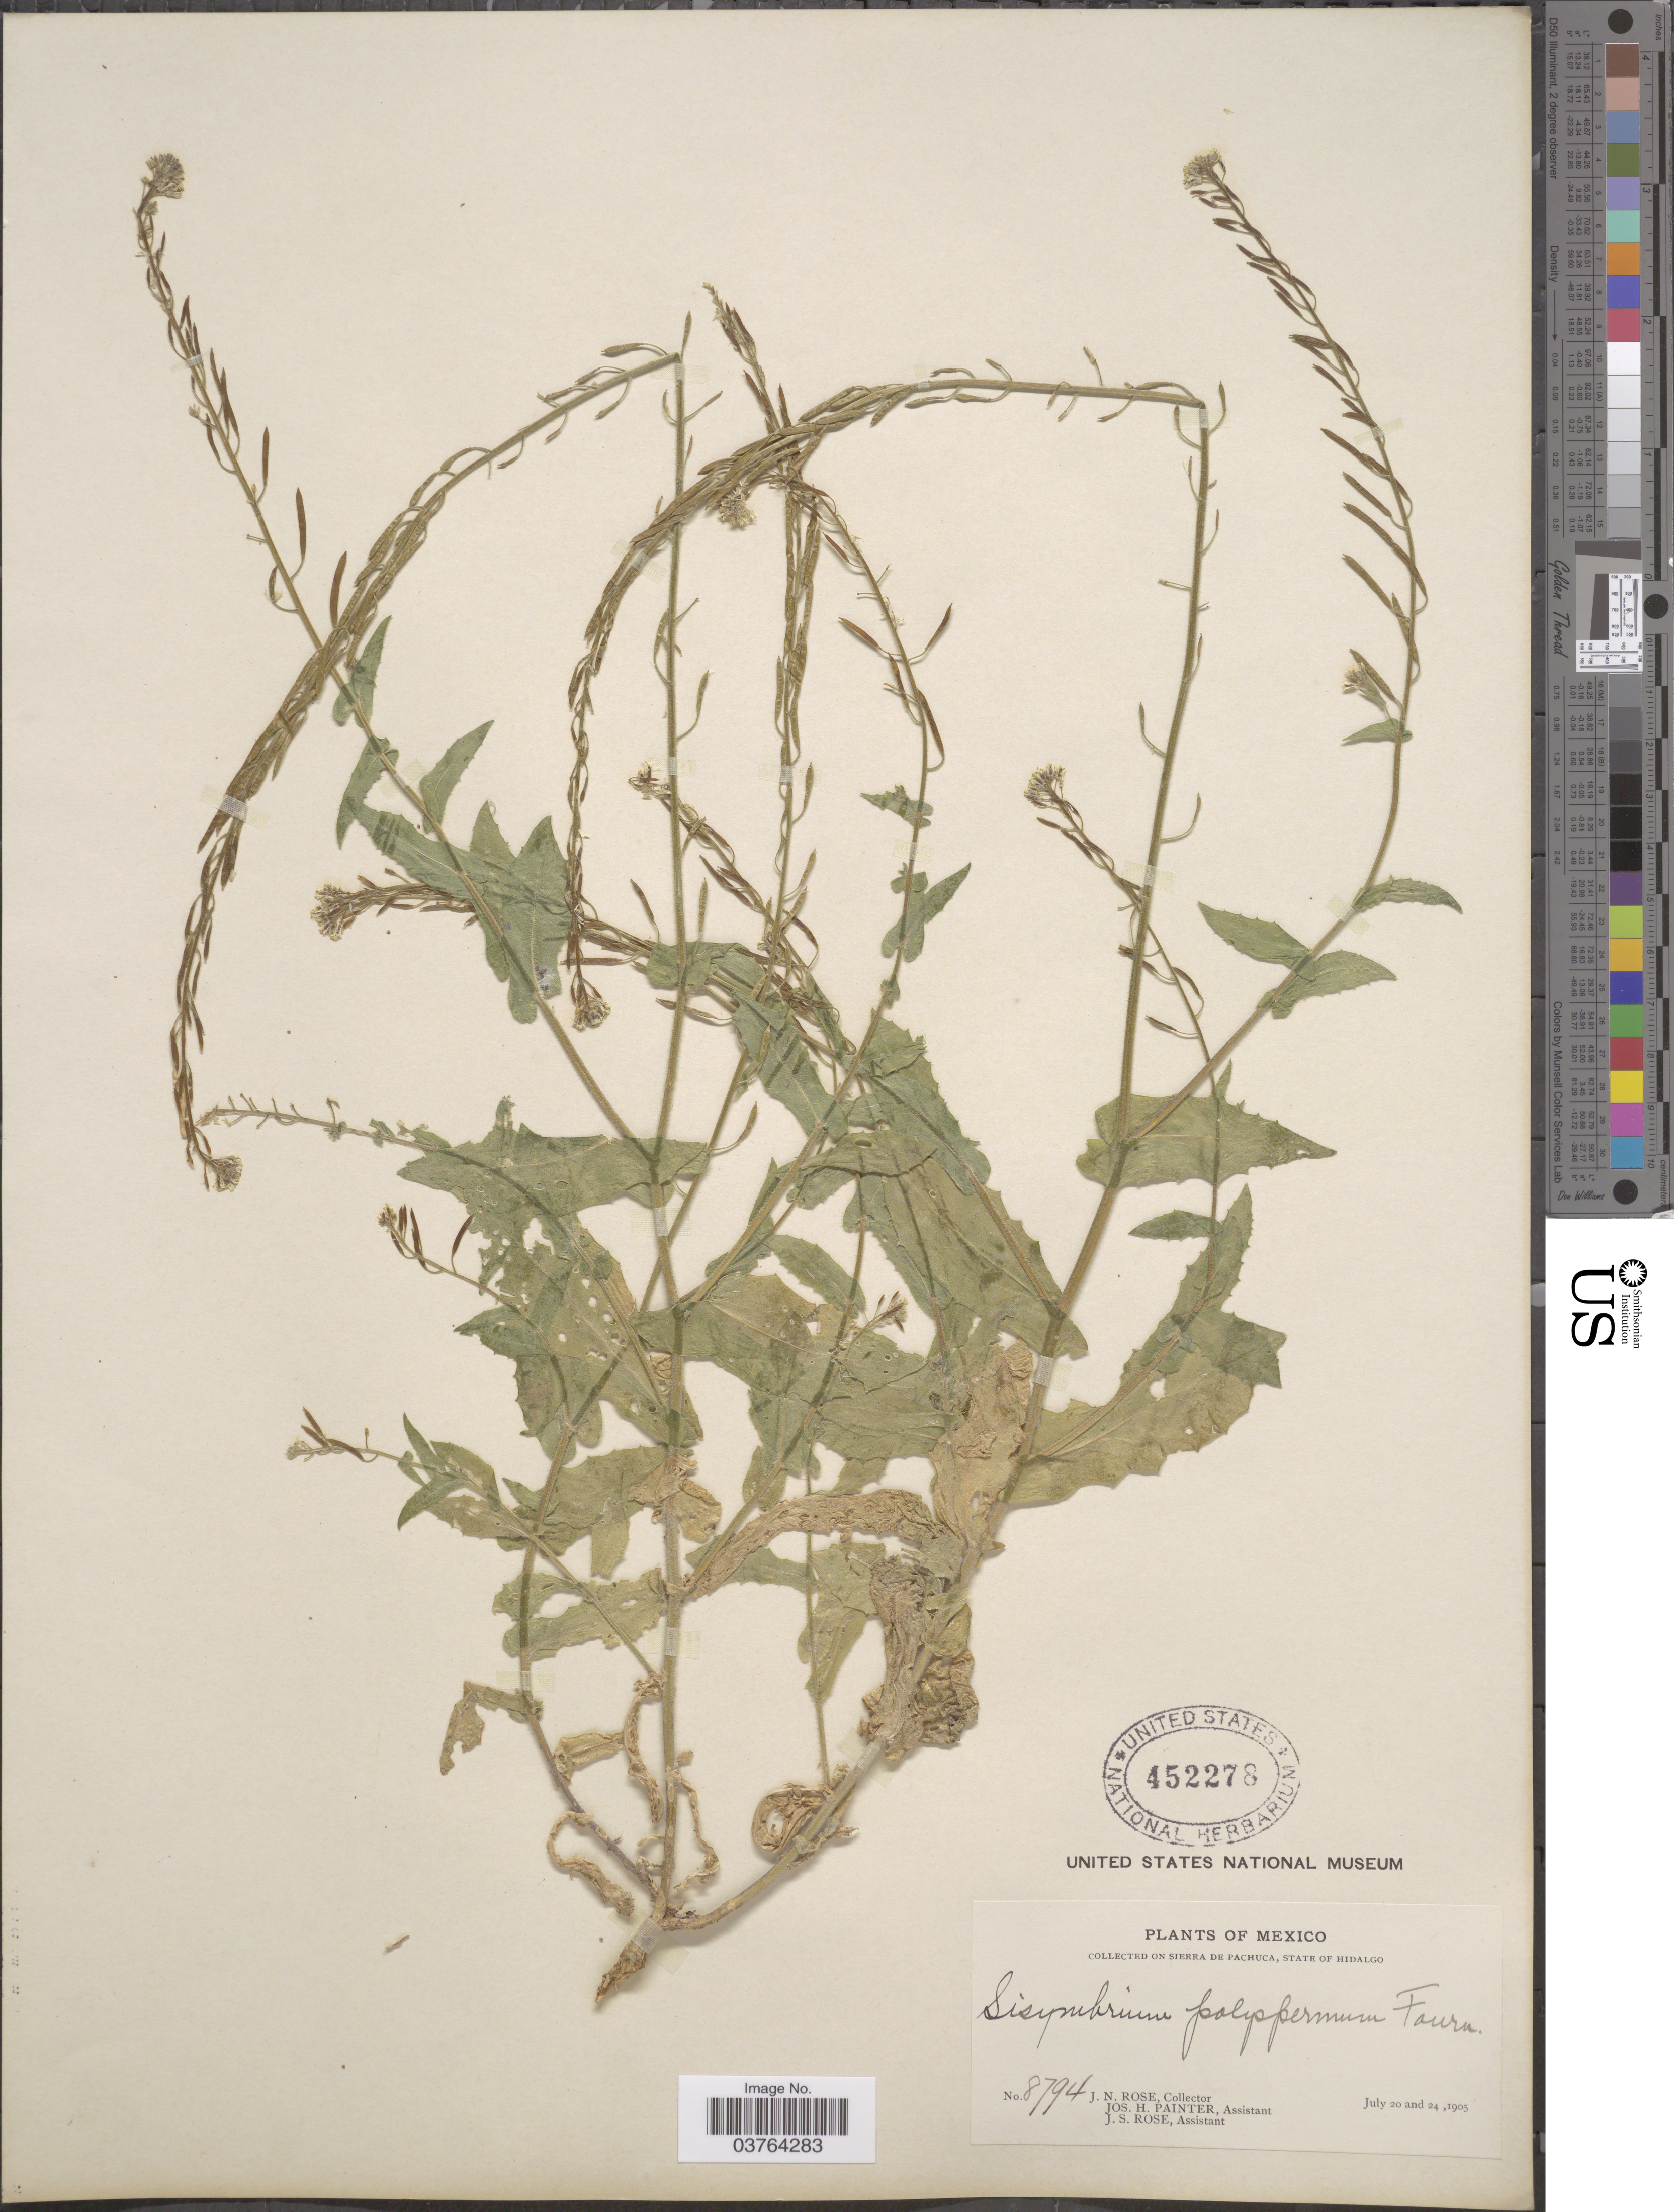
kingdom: Plantae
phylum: Tracheophyta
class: Magnoliopsida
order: Brassicales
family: Brassicaceae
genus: Halimolobos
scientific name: Halimolobos polyspermus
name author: O.E. Schulz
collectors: J. N. Rose, J. H. Painter & J. S. Rose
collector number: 8794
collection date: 1905-07-20/1905-07-24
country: Mexico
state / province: Hidalgo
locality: On Sierra de Pachuca.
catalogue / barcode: US 452278